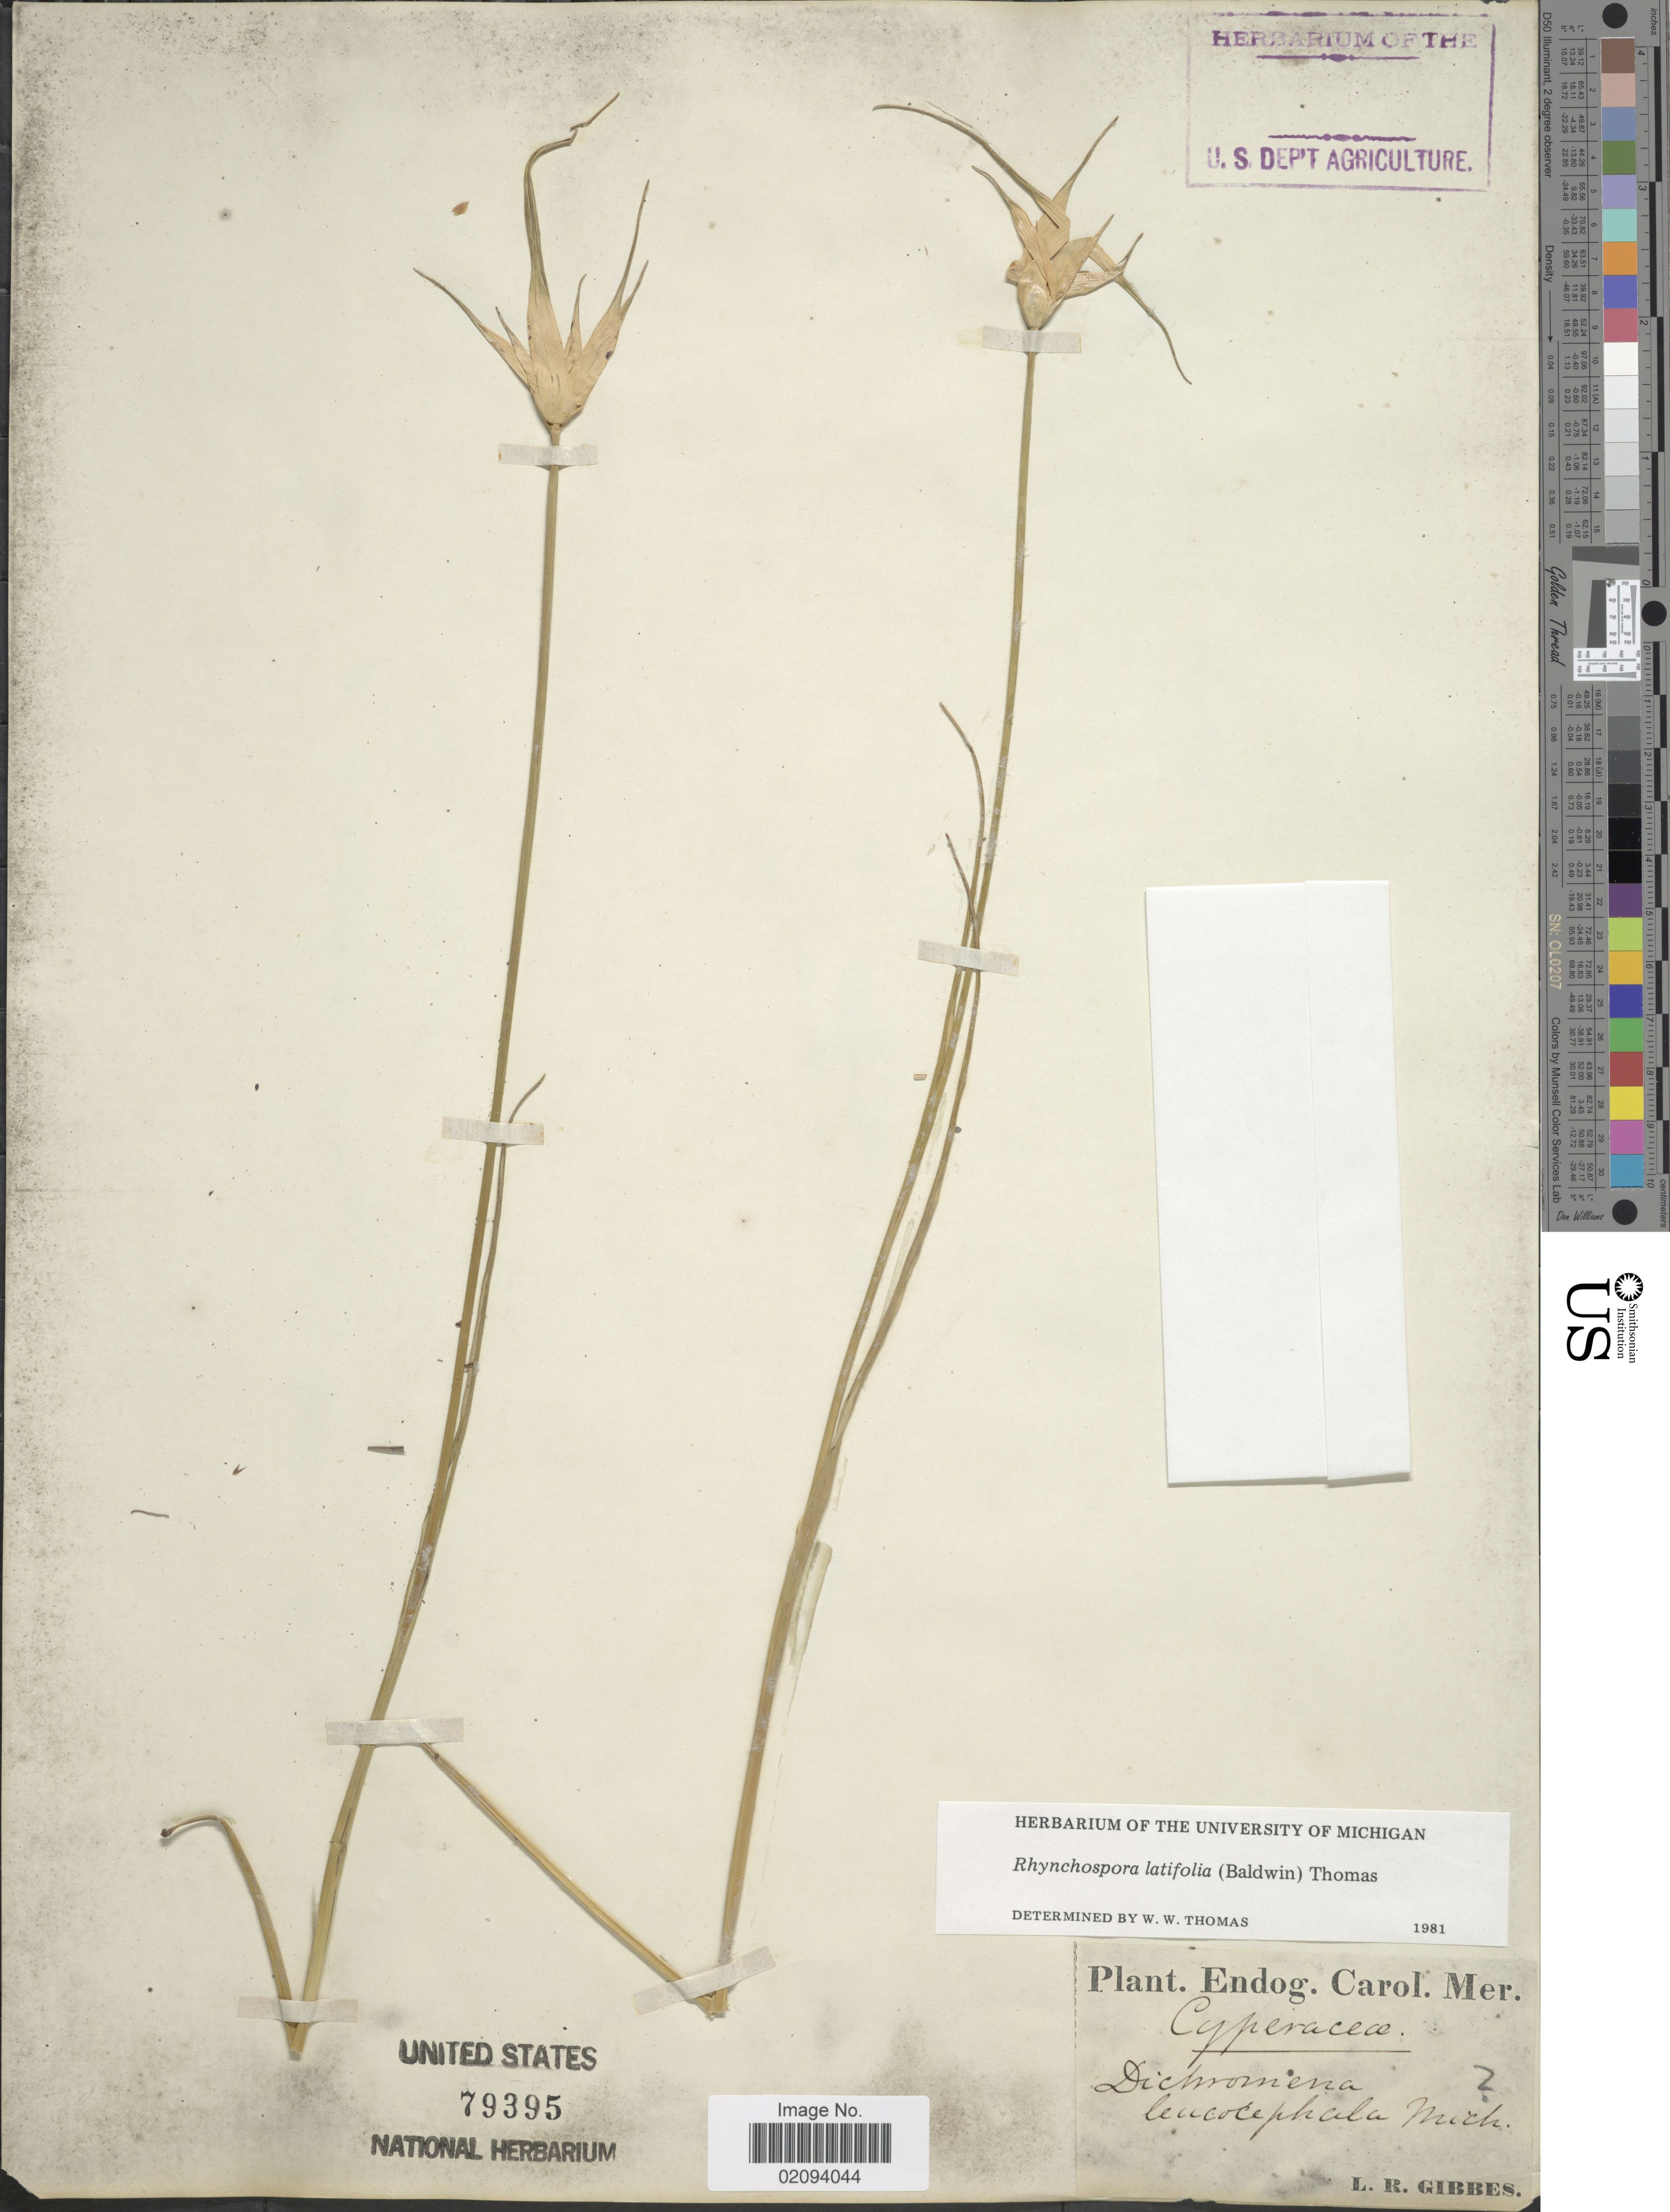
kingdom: Plantae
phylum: Tracheophyta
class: Liliopsida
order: Poales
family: Cyperaceae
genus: Rhynchospora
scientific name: Rhynchospora latifolia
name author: (Baldwin ex Elliott) W.W. Thomas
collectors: L. Gibbes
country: United States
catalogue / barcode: US 79395